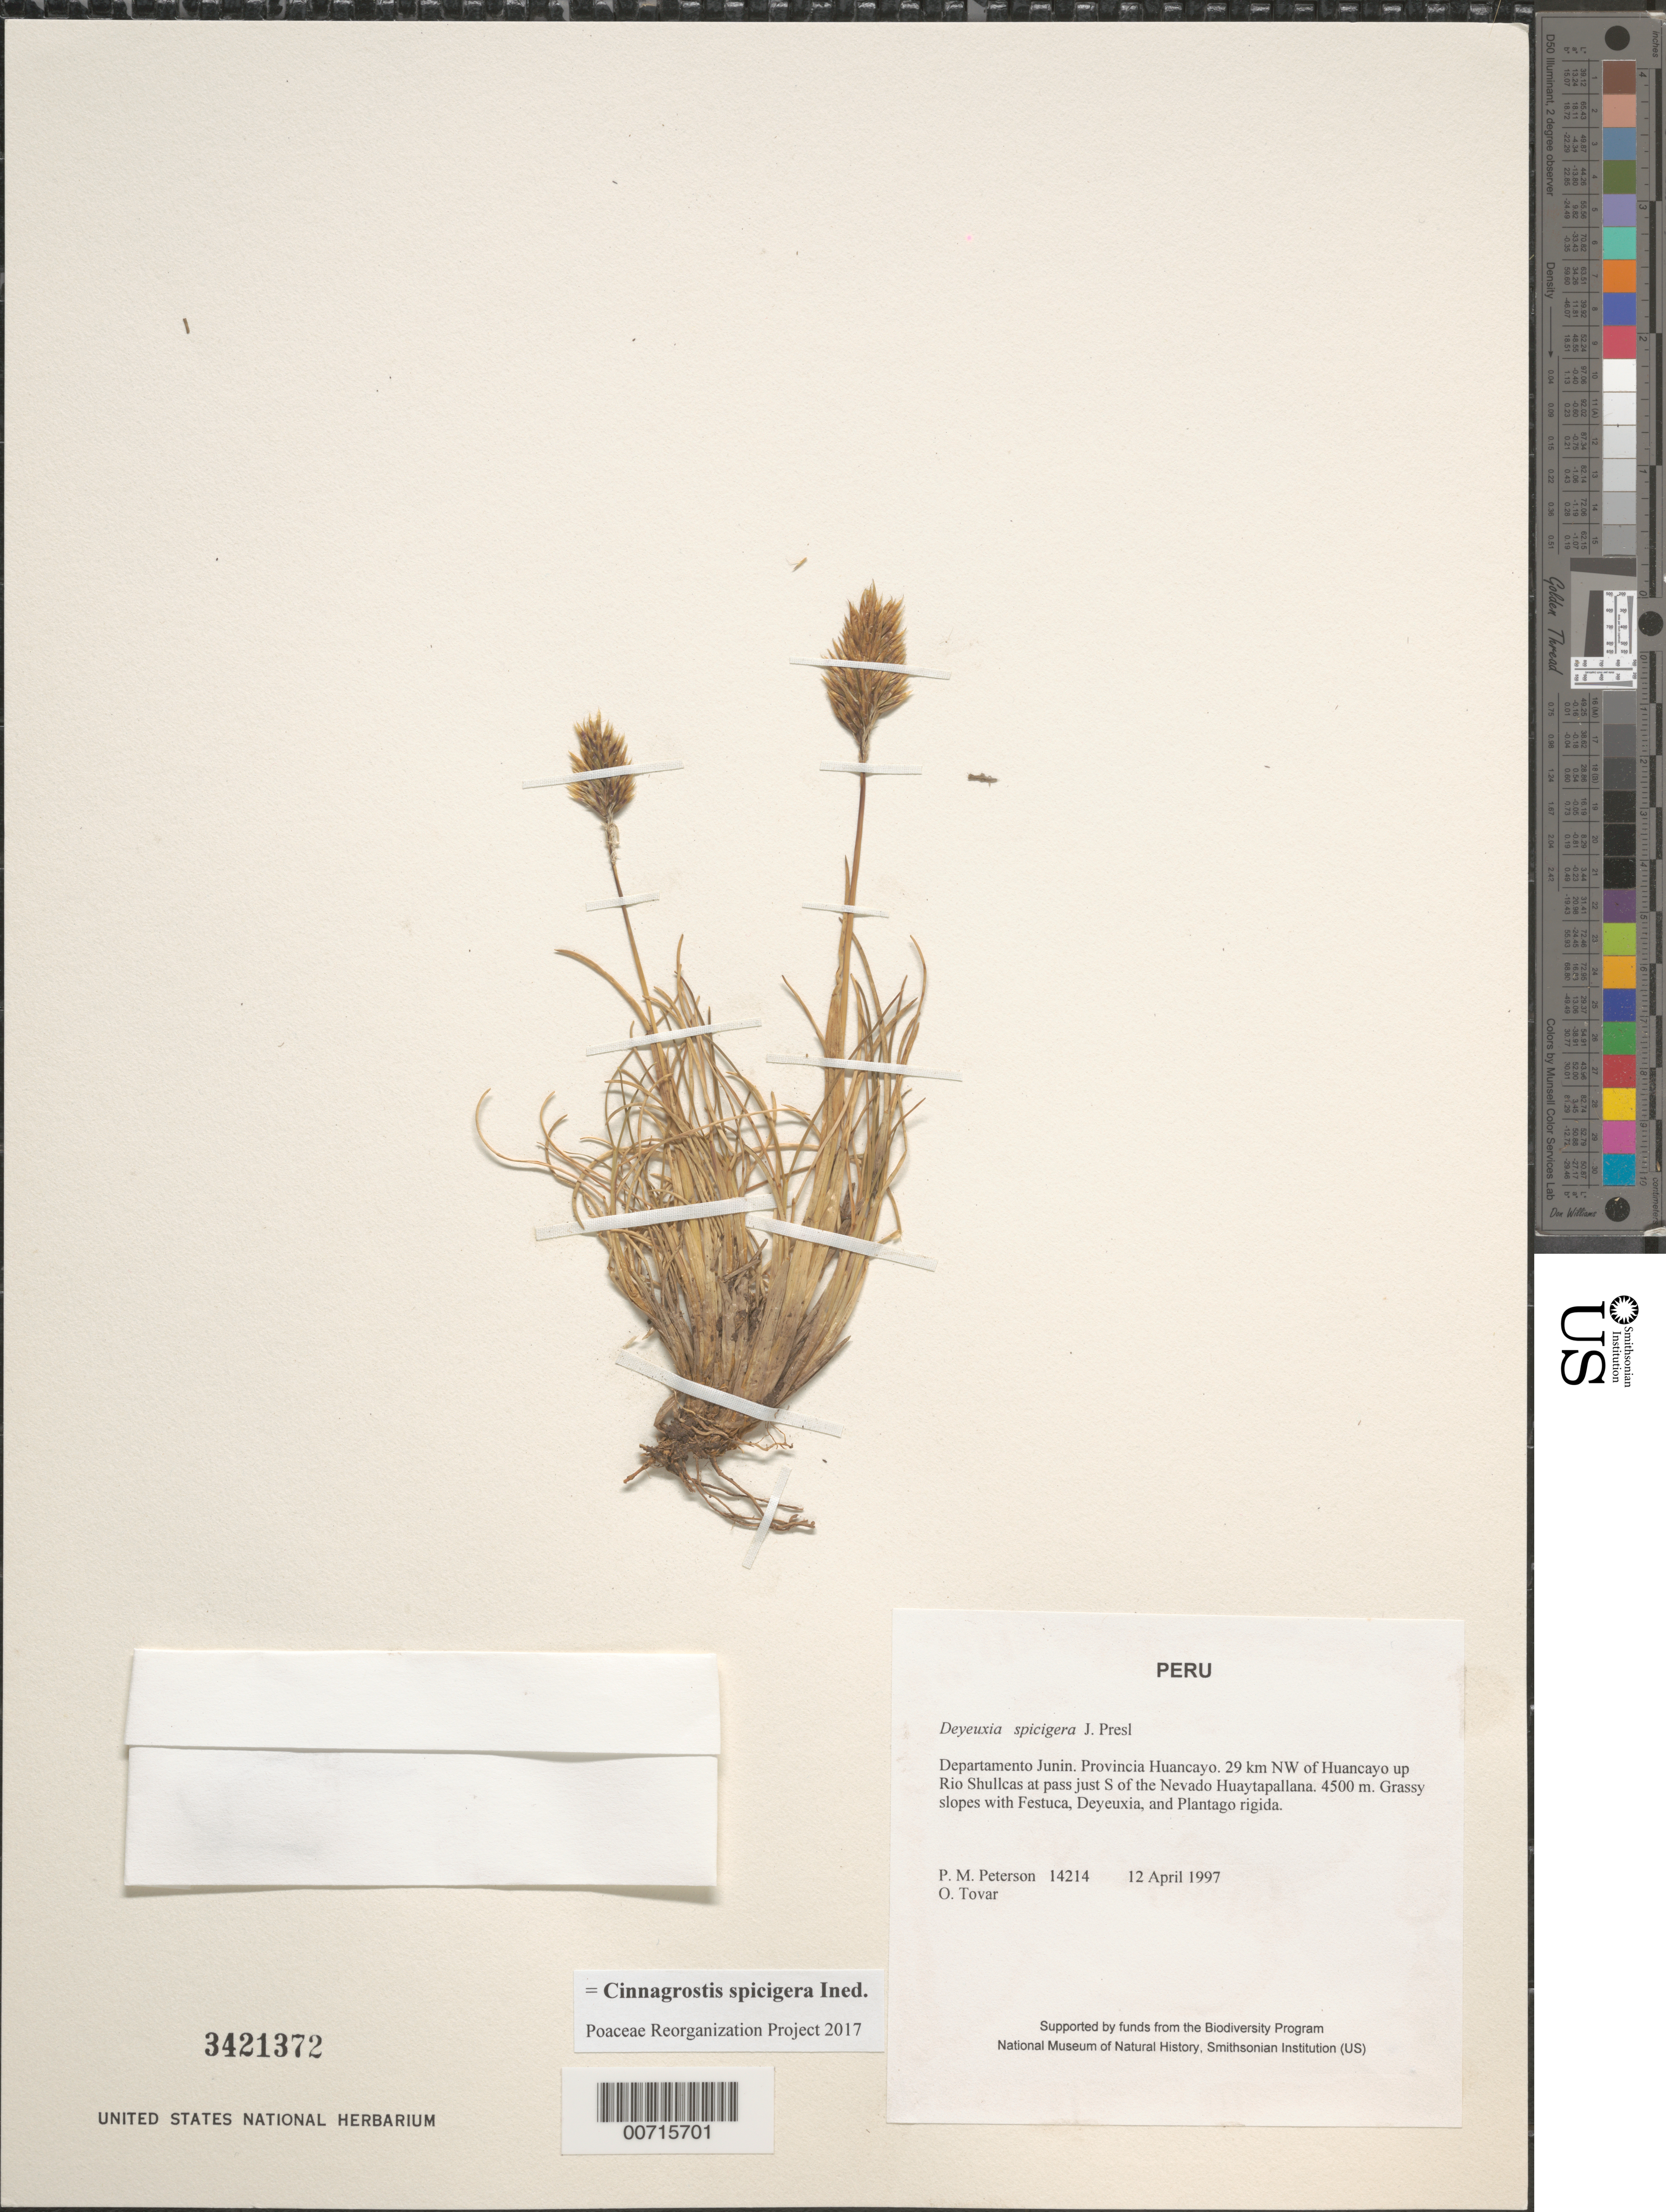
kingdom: Plantae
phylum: Tracheophyta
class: Liliopsida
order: Poales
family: Poaceae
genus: Cinnagrostis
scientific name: Cinnagrostis spicigera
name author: (J. Presl) P.M. Peterson et al.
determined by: Poaceae Reorganization Project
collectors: P. M. Peterson & Ó. Tovar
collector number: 14214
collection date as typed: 12 Apr 1997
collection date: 1997-04-12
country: Peru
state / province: Junín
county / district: Huancayo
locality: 29 km NW of Huancayo up Rio Shullcas at pass just S of the Nevado Huaytapallana.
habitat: Grassy slopes with Festuca, Deyeuxia, and Plantago rigida.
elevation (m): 4500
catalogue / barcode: US 3421372